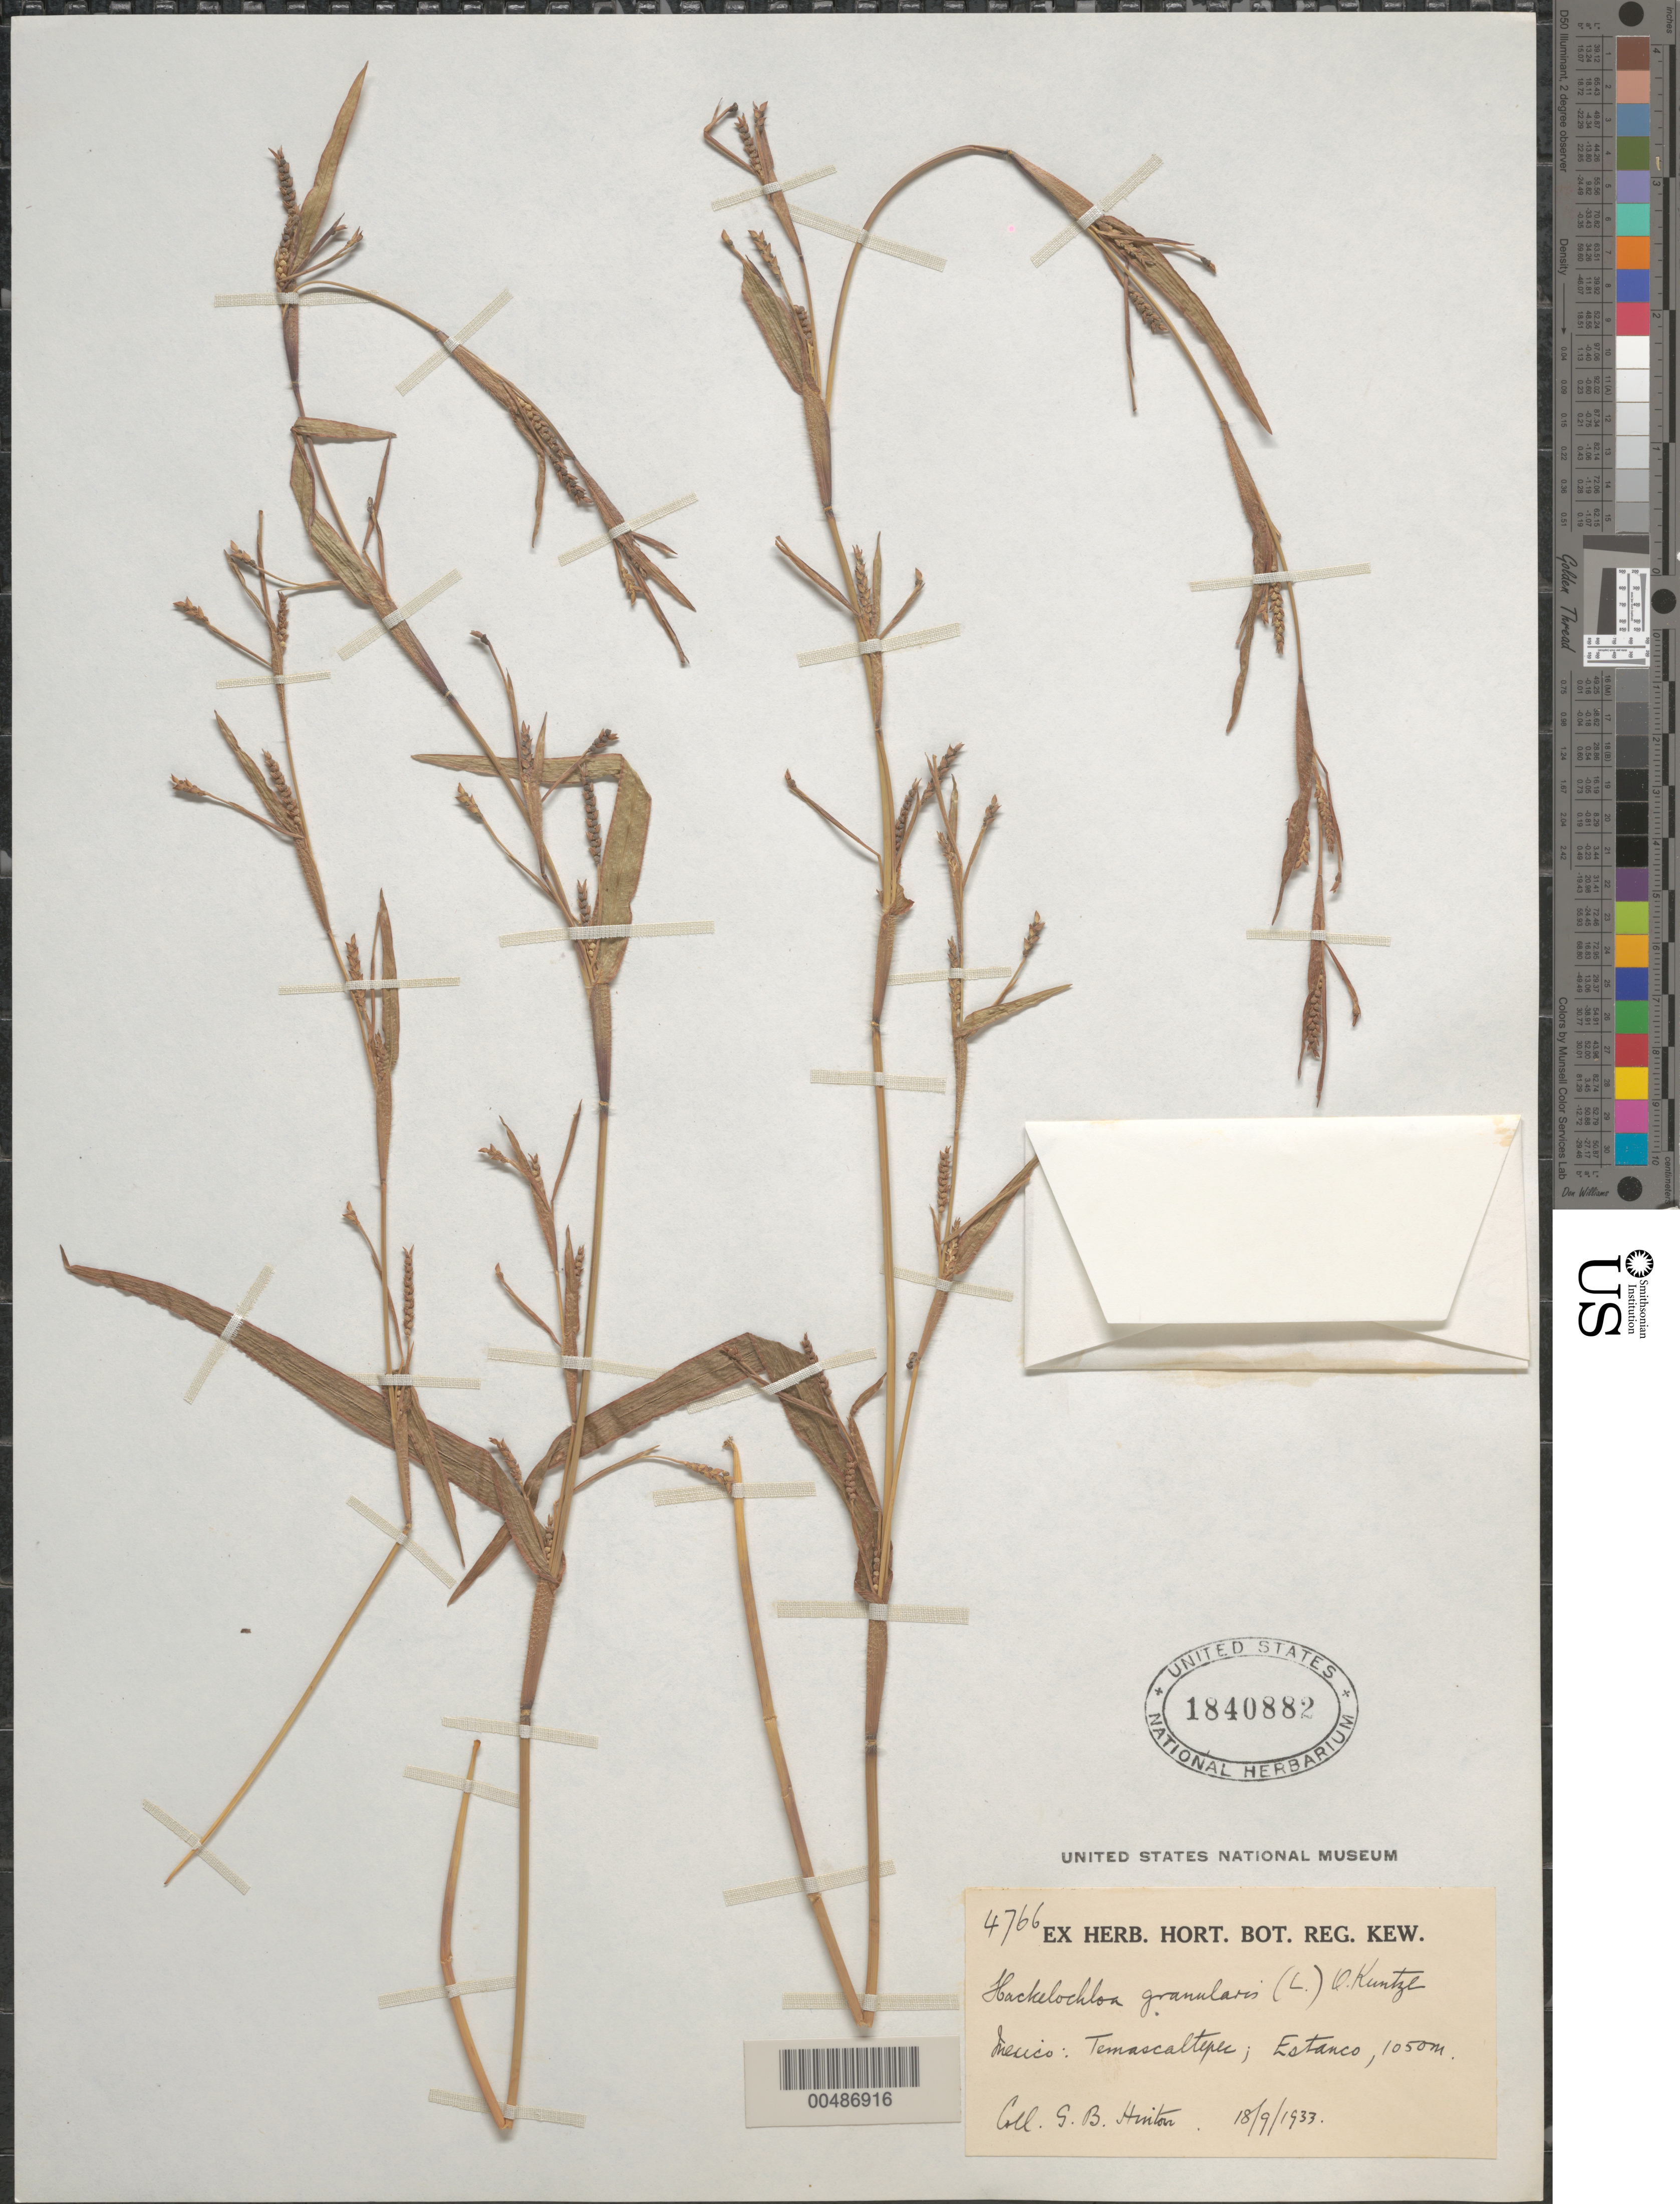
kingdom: Plantae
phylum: Tracheophyta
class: Liliopsida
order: Poales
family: Poaceae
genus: Hackelochloa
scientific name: Hackelochloa granularis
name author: (L.) Kuntze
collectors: G. B. Hinton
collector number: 4766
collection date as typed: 18 Sep 1933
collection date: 1933-09-18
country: Mexico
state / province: México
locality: Temascaltepec, Estanco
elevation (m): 1050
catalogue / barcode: US 1840882